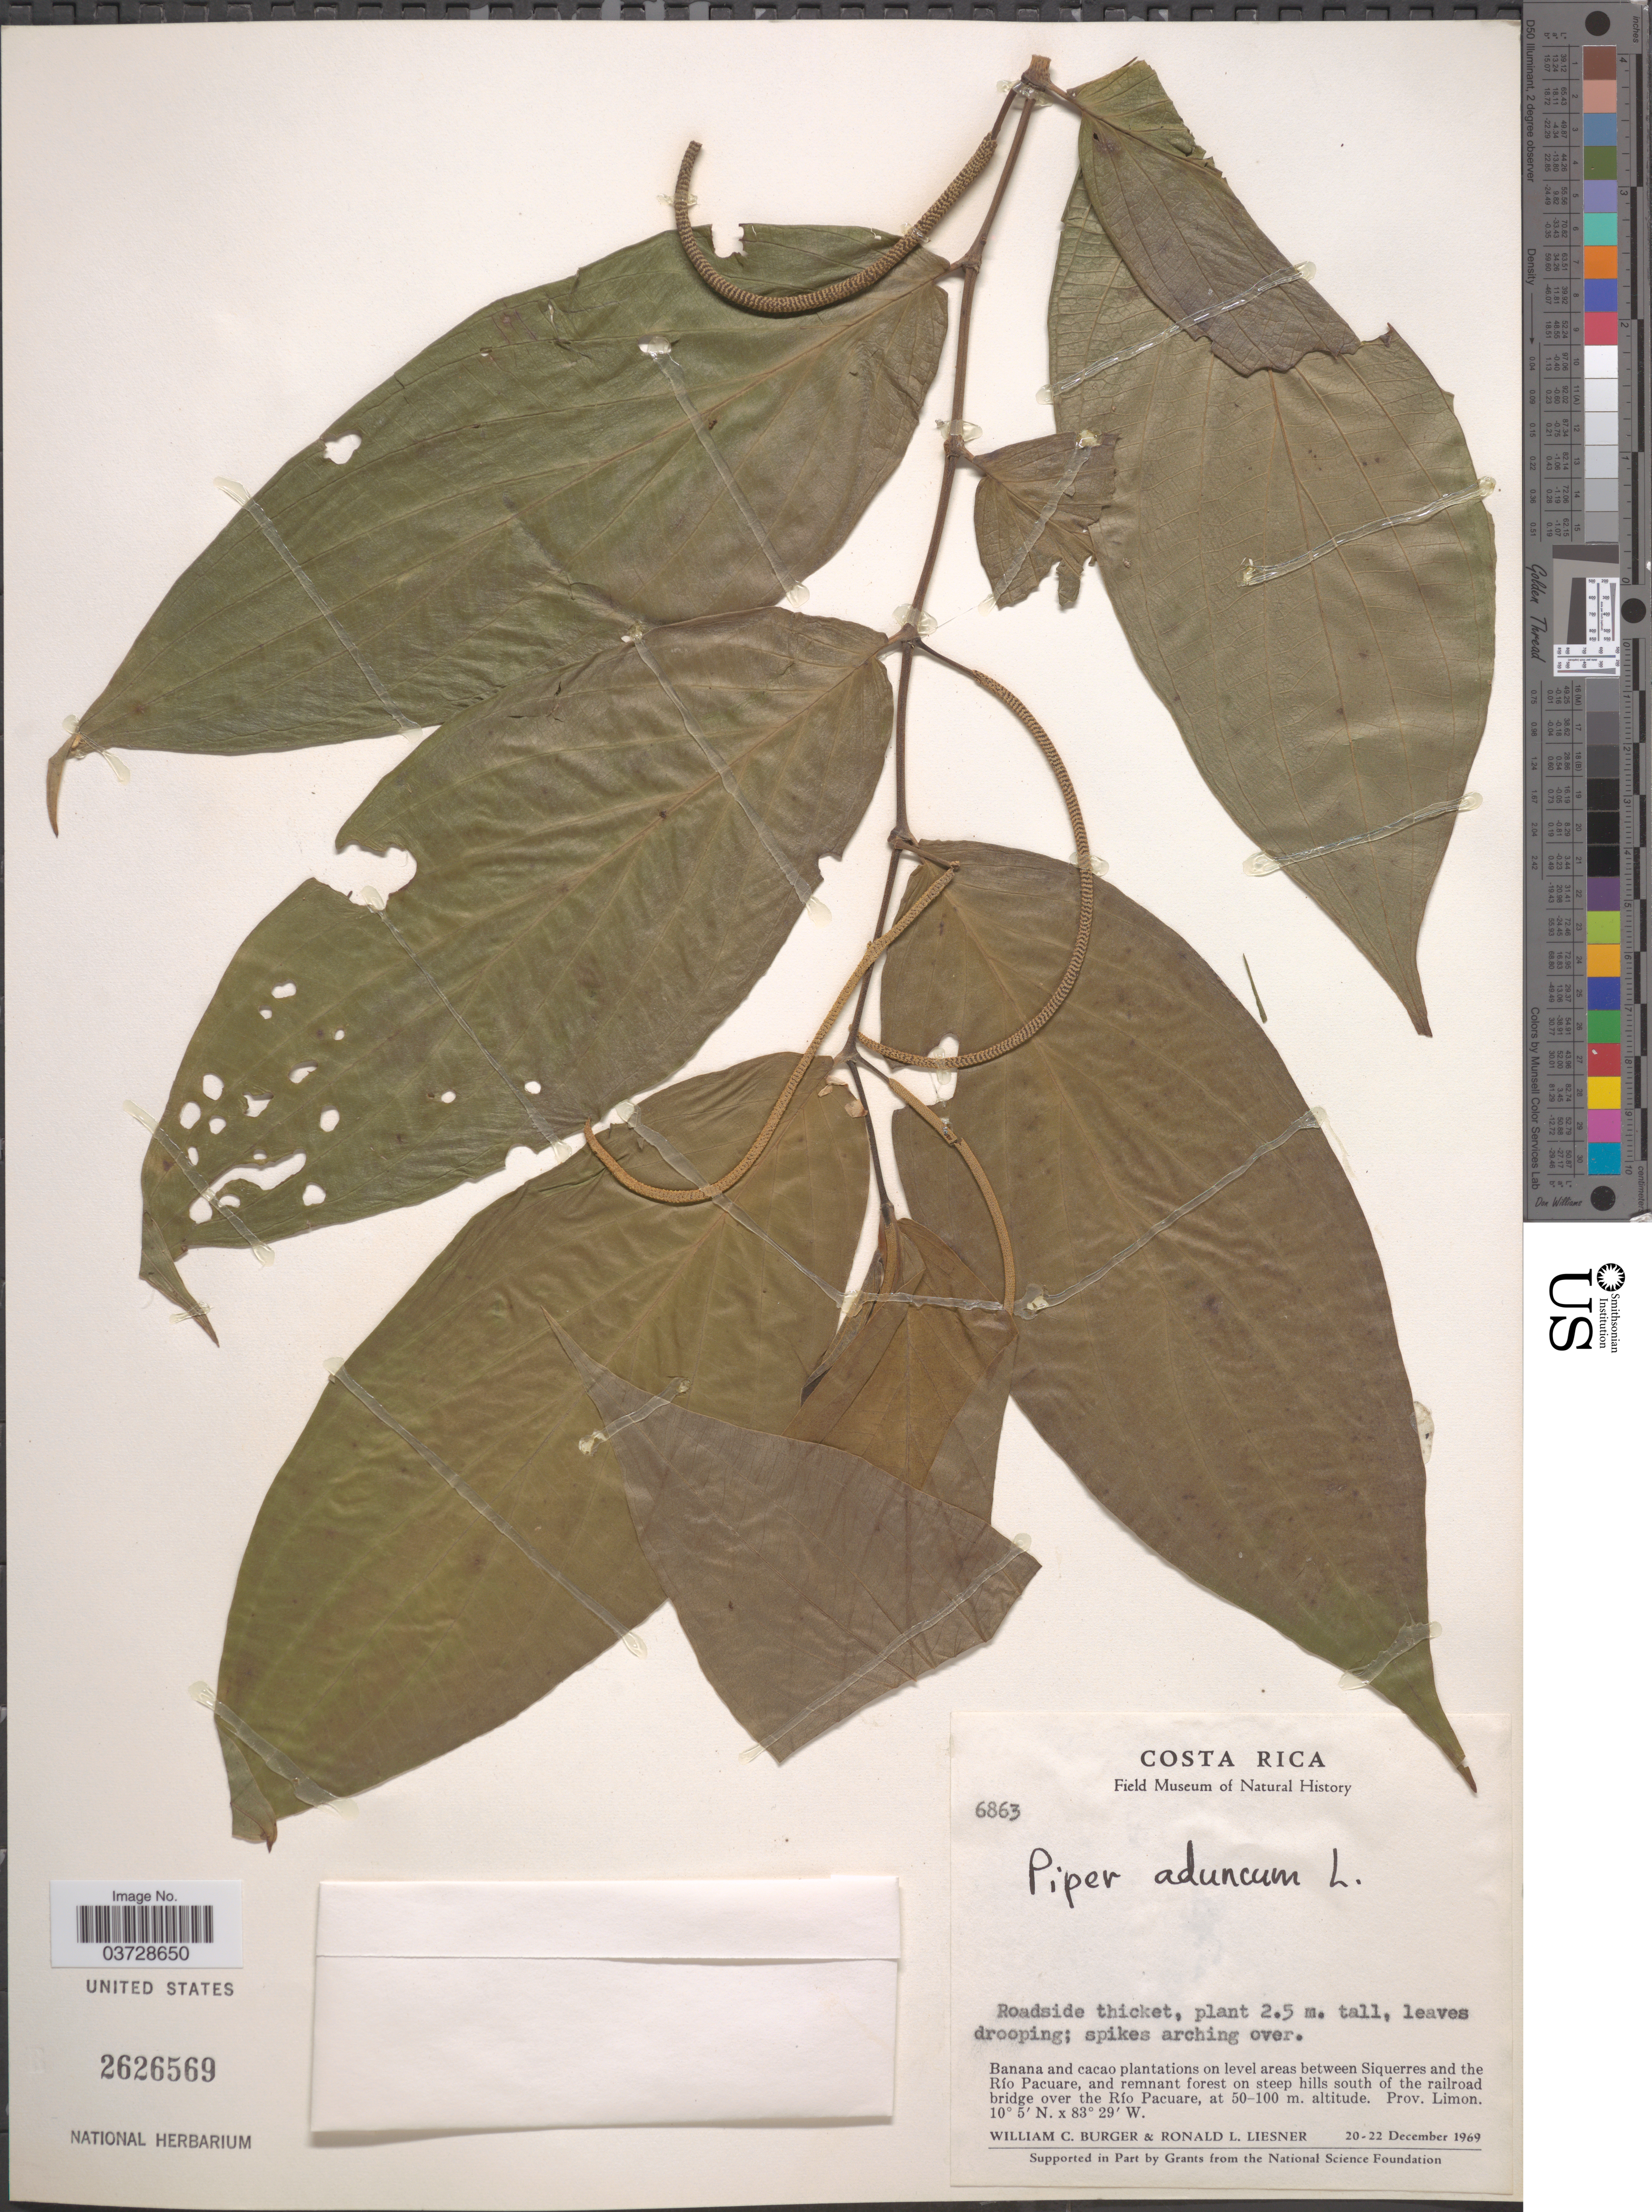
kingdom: Plantae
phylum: Tracheophyta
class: Magnoliopsida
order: Piperales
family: Piperaceae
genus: Piper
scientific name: Piper aduncum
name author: L.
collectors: W. Burger & R. L. Liesner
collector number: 6863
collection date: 1969-12-20/1969-12-22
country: Costa Rica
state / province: Limón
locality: On level areas between Siquerres and the Río Pacuare, and remnant forest on steep hills south of the railroad bridge over the Río Pacuare.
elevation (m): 50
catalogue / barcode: US 2626569